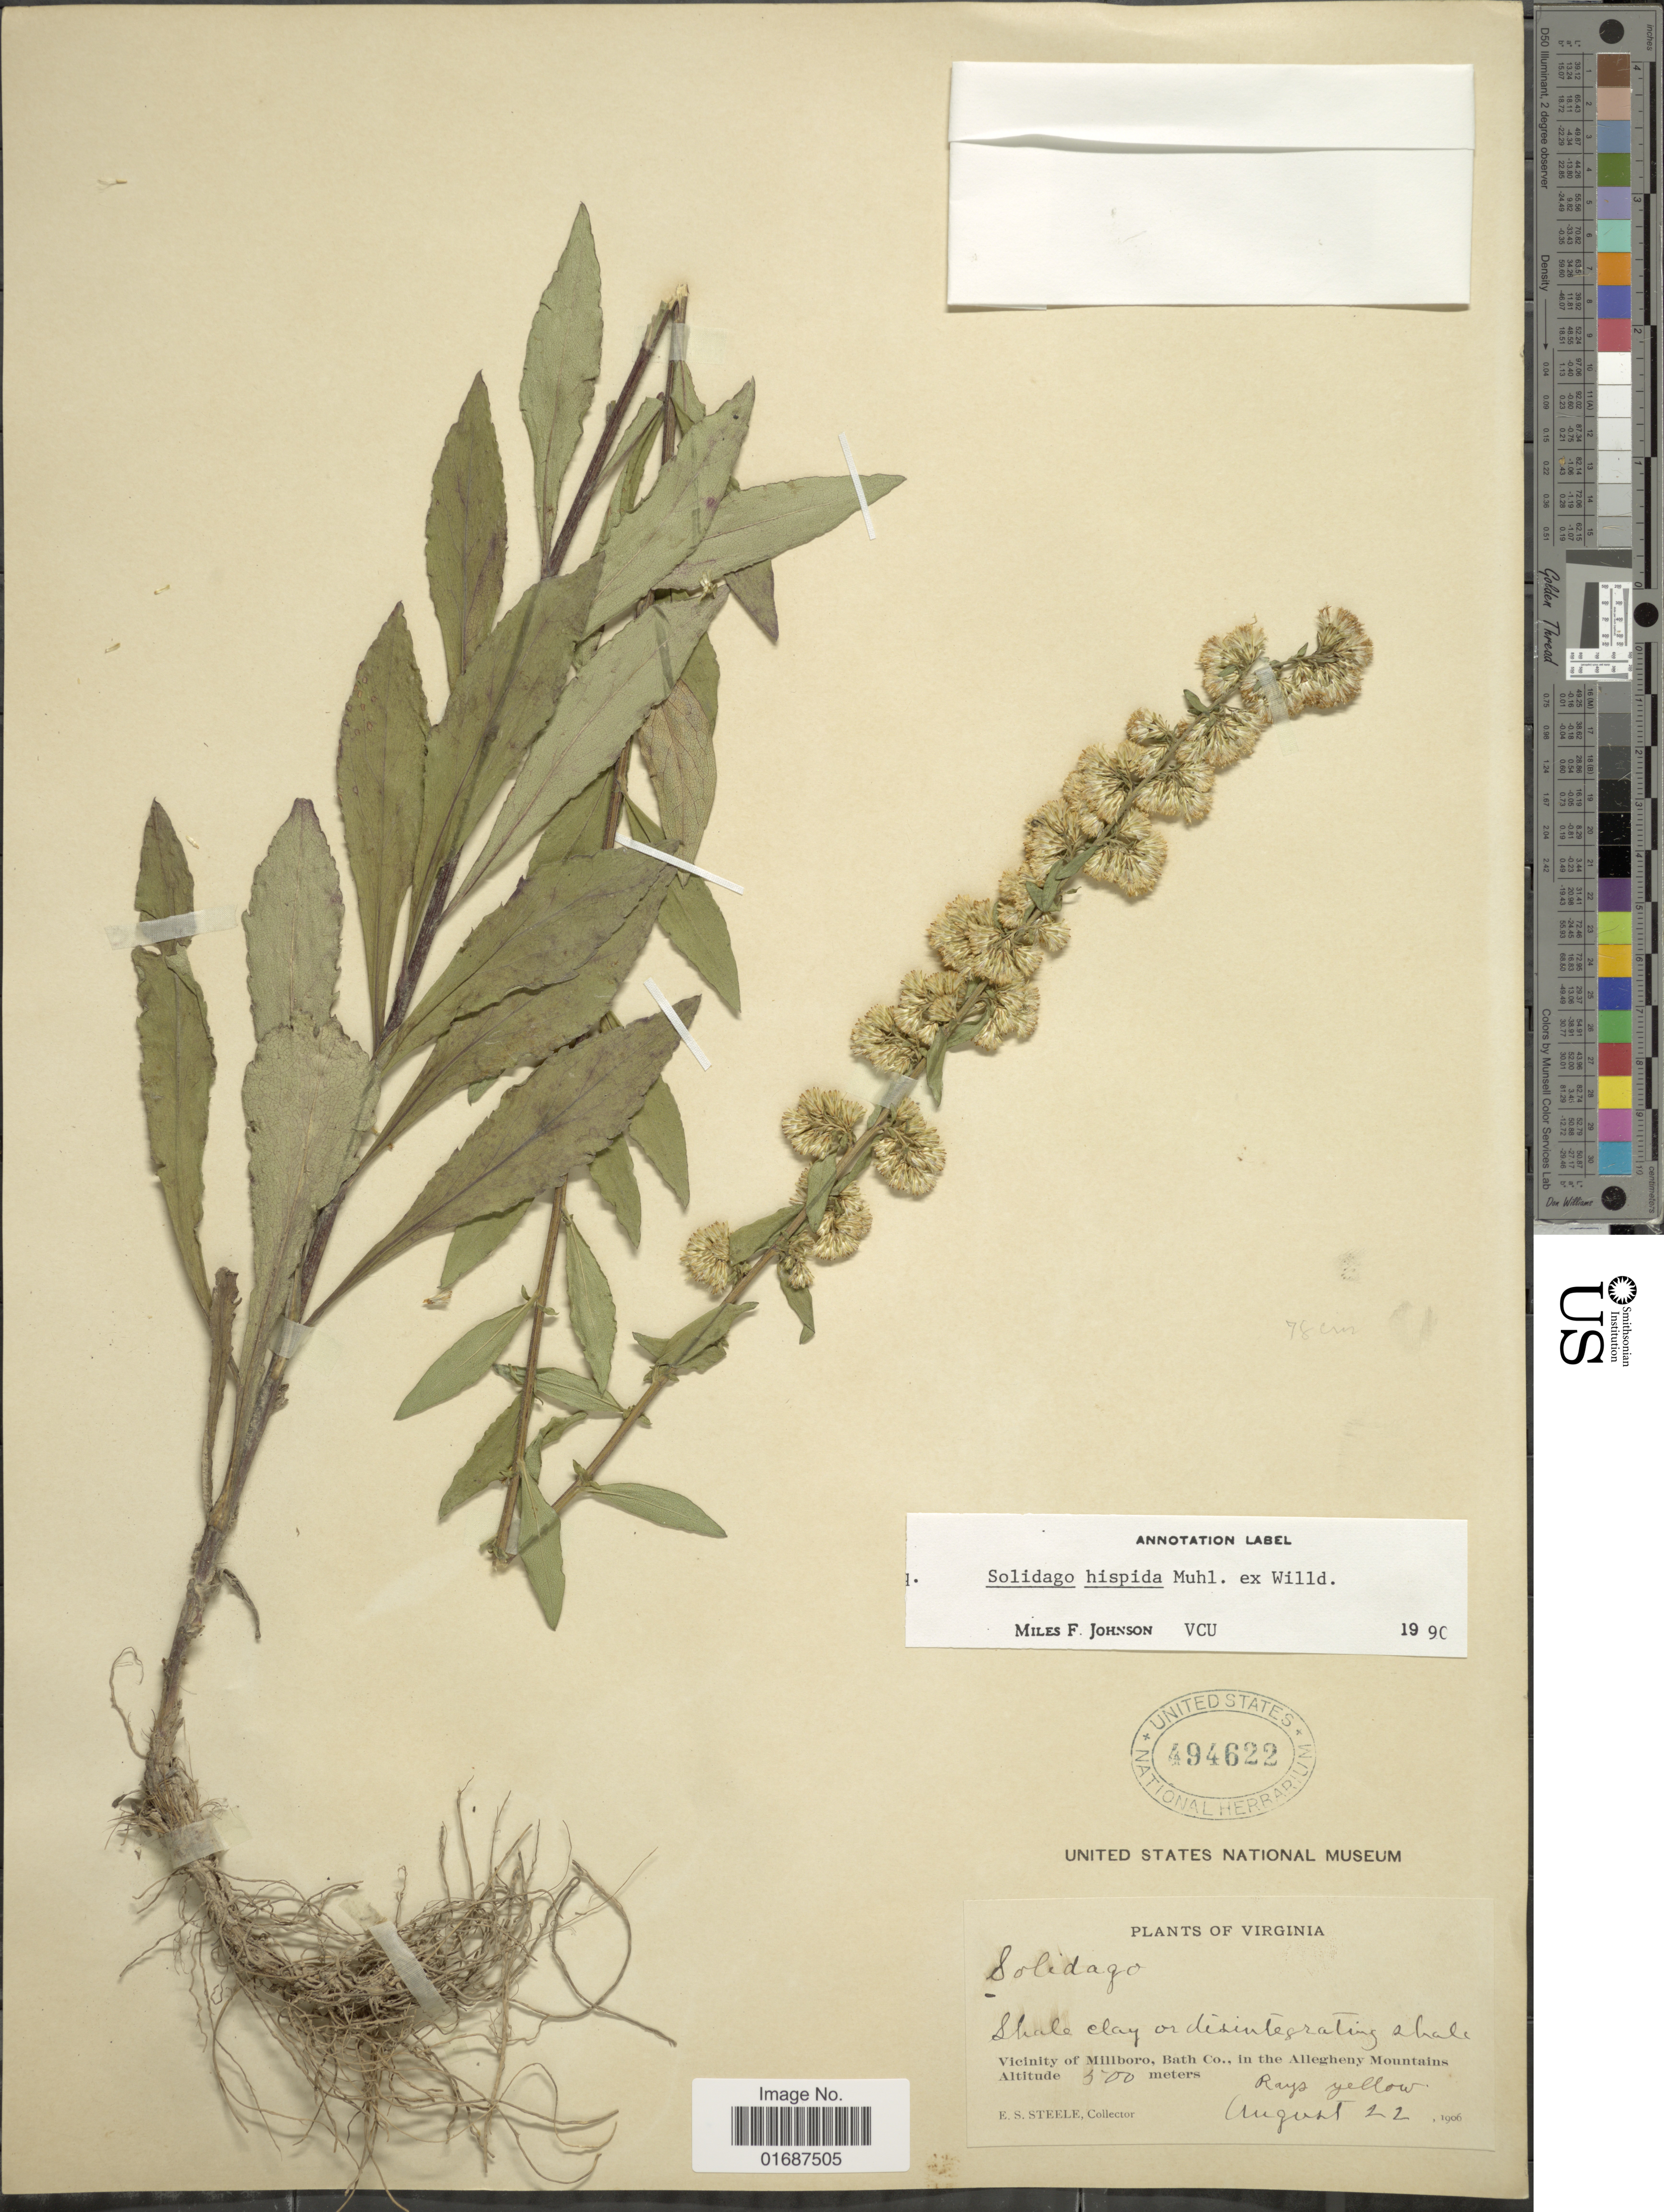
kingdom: Plantae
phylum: Tracheophyta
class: Magnoliopsida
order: Asterales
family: Asteraceae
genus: Solidago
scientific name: Solidago hispida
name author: Muhl. ex Willd.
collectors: E. Steele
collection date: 1906-08-22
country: United States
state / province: Virginia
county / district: Bath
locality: Vicinity of Millboro, Bath Co., in the Alleghany Mountains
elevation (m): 500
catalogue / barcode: US 494622